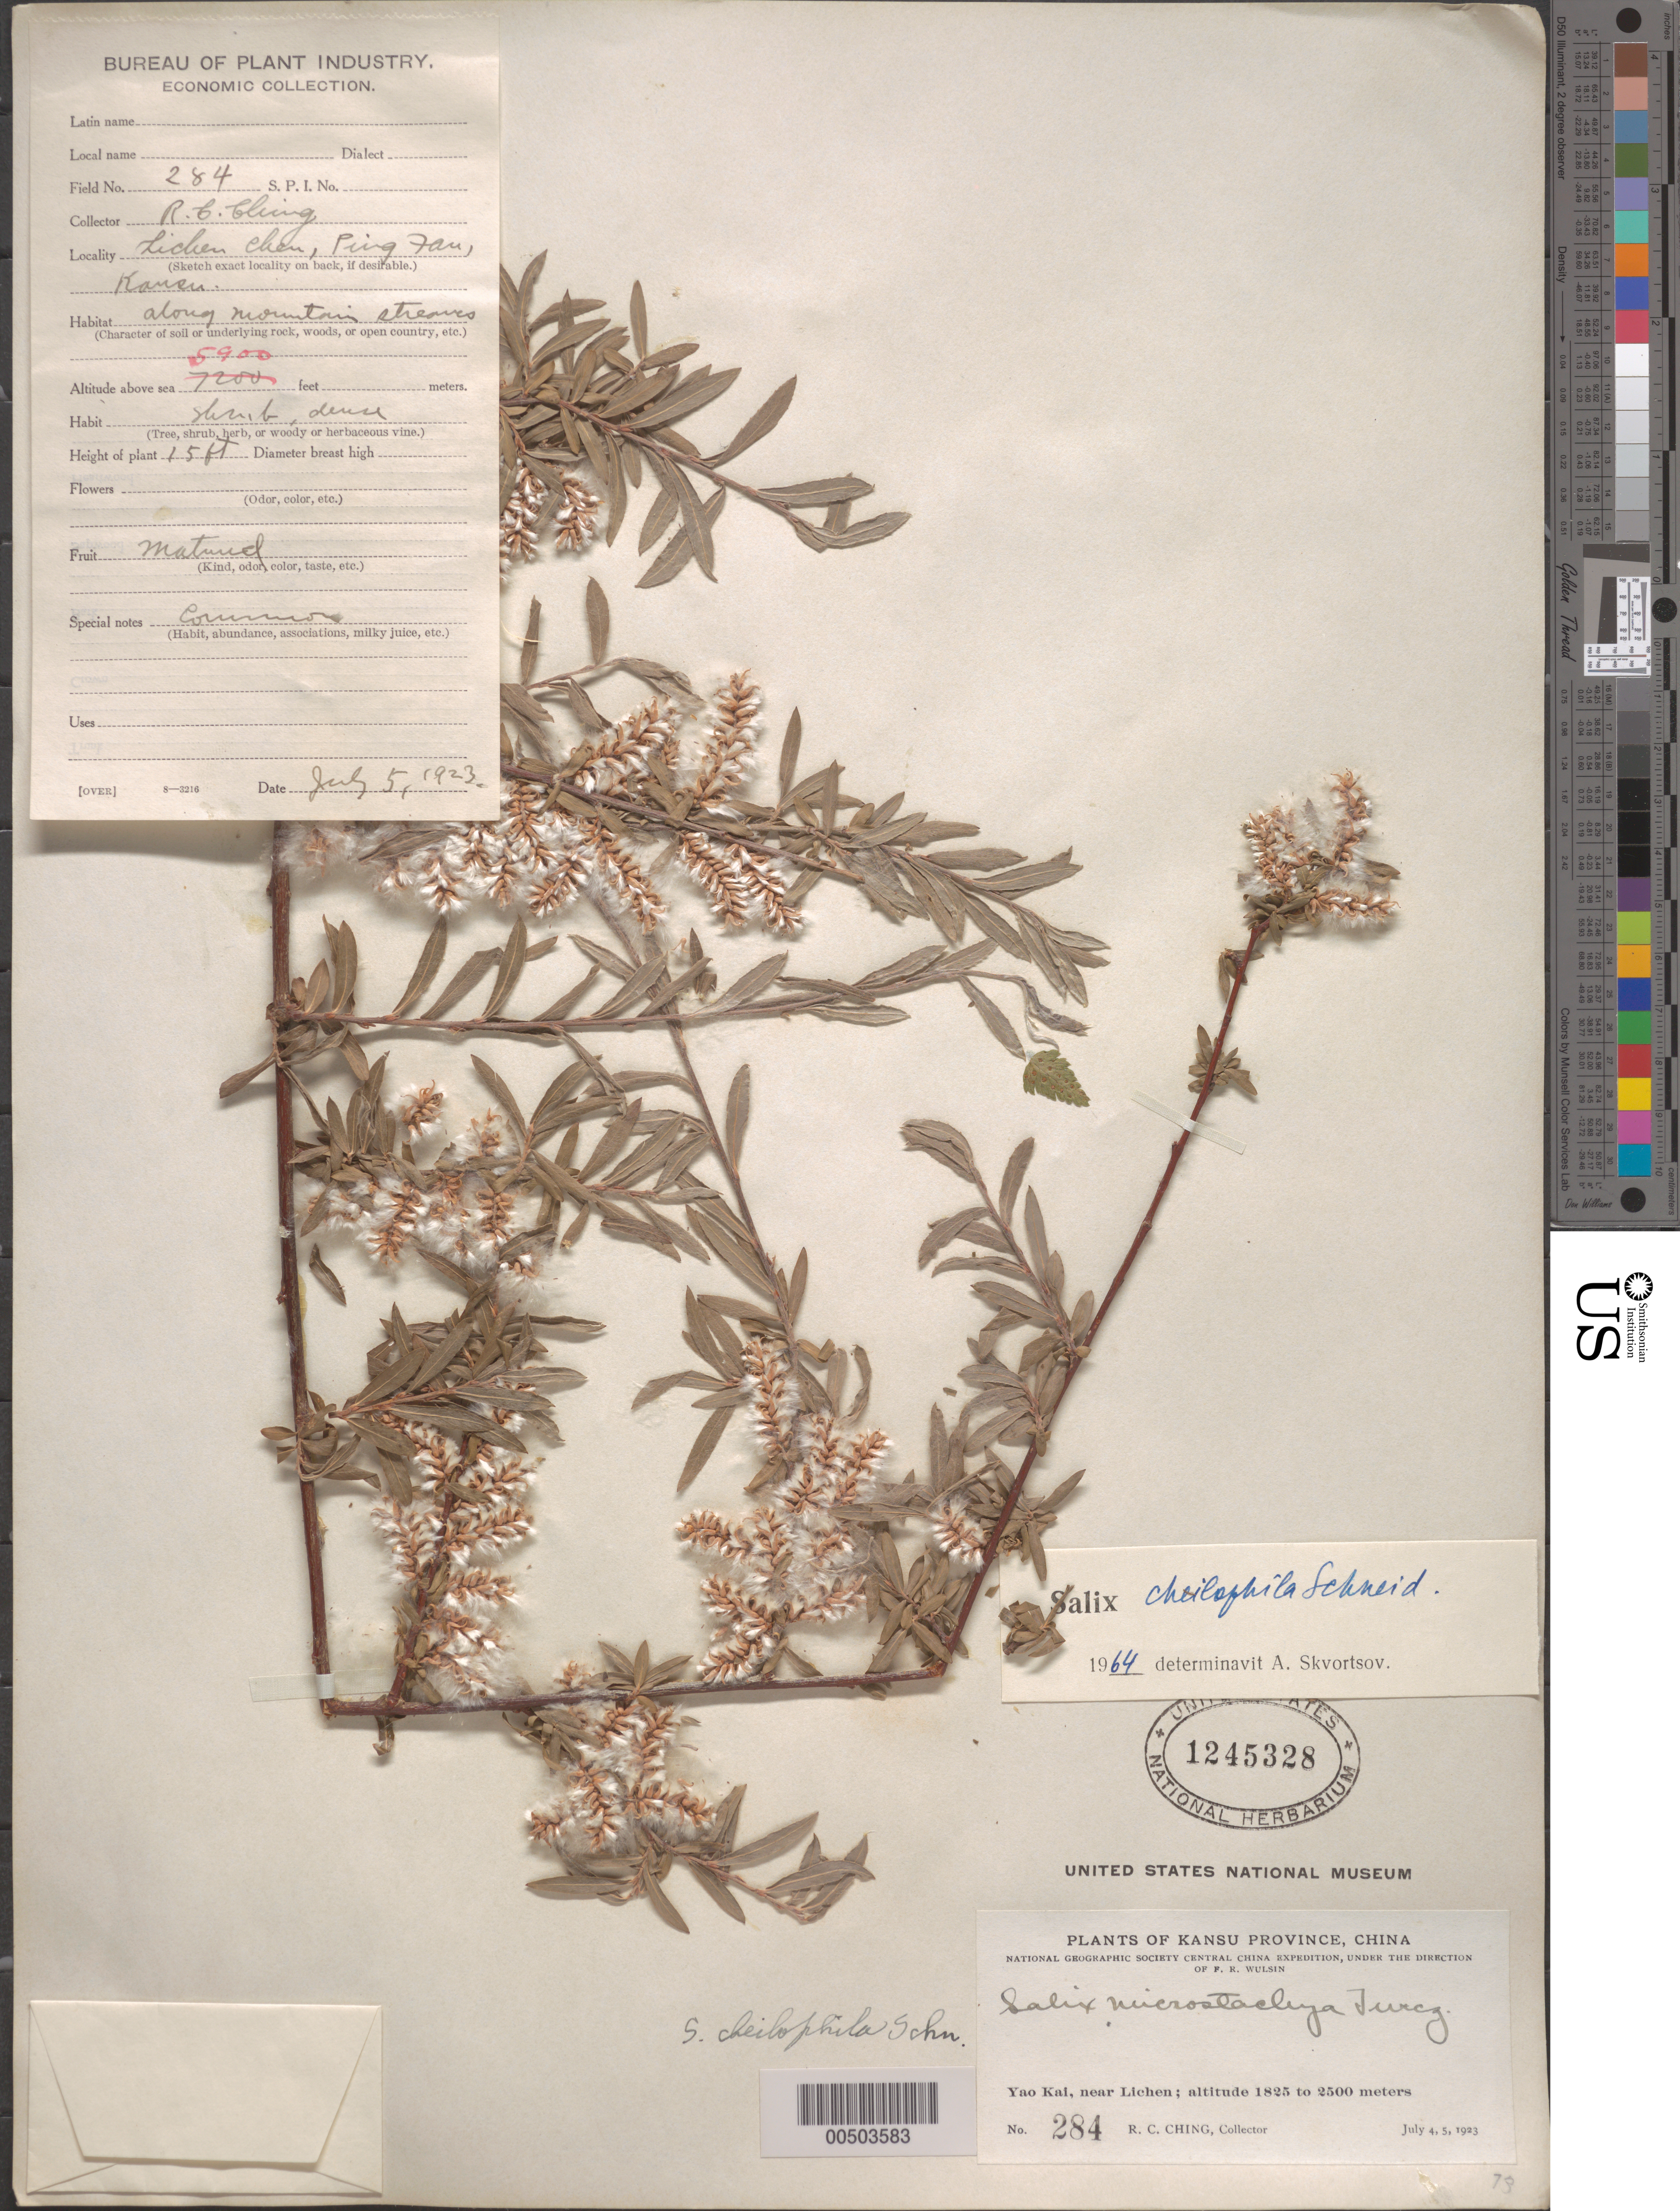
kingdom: Plantae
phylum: Tracheophyta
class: Magnoliopsida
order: Malpighiales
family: Salicaceae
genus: Salix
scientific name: Salix cheilophila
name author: C.K. Schneid. in Sarg.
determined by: Skvortsov, A. K.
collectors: R. C. Ching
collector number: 284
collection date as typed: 04 Jul 1923 to 05 Jul 1923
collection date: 1923-07-04/1923-07-05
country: China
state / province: Gansu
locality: Yao Kai, near Lichen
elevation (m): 1825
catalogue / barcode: US 1245328